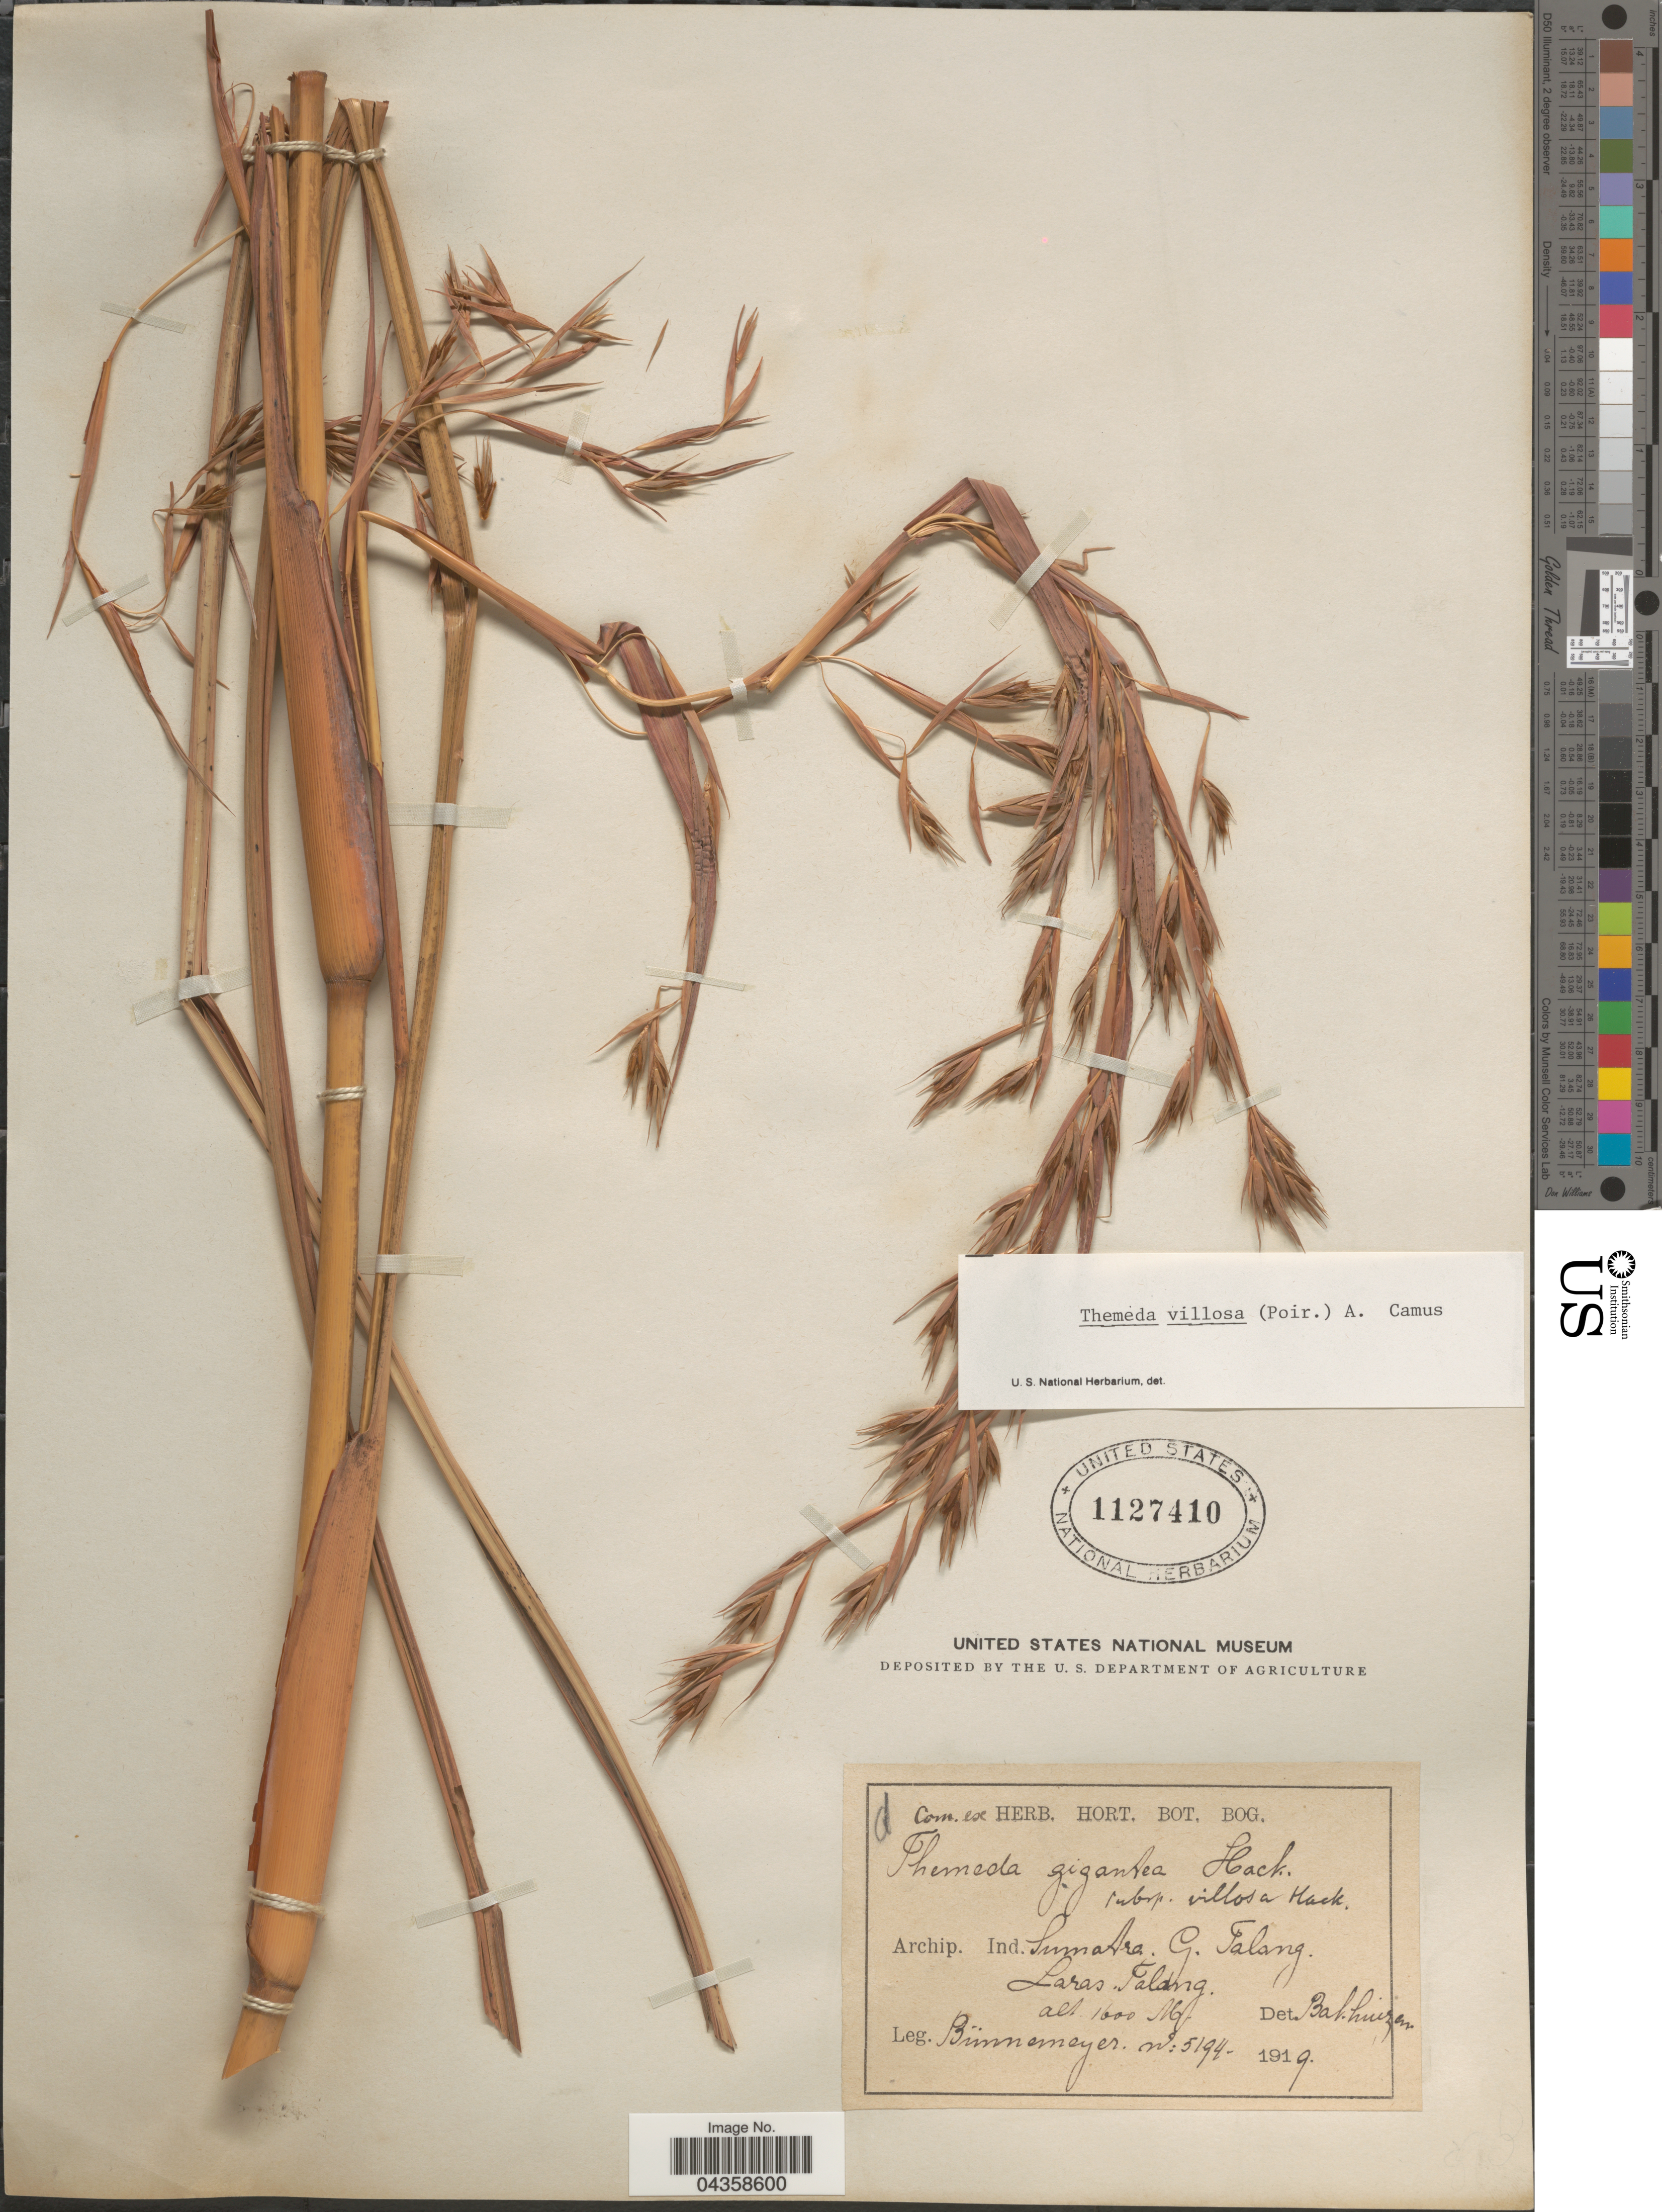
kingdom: Plantae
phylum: Tracheophyta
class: Liliopsida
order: Poales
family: Poaceae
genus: Themeda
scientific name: Themeda villosa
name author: (Lam.) A. Camus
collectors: -. Bunnemeijer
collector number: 5194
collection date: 1919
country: Indonesia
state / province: Sumatra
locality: Archip. Ind. Sumatra. G. Falang. Laras Falang.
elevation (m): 1600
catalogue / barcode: US 1127410